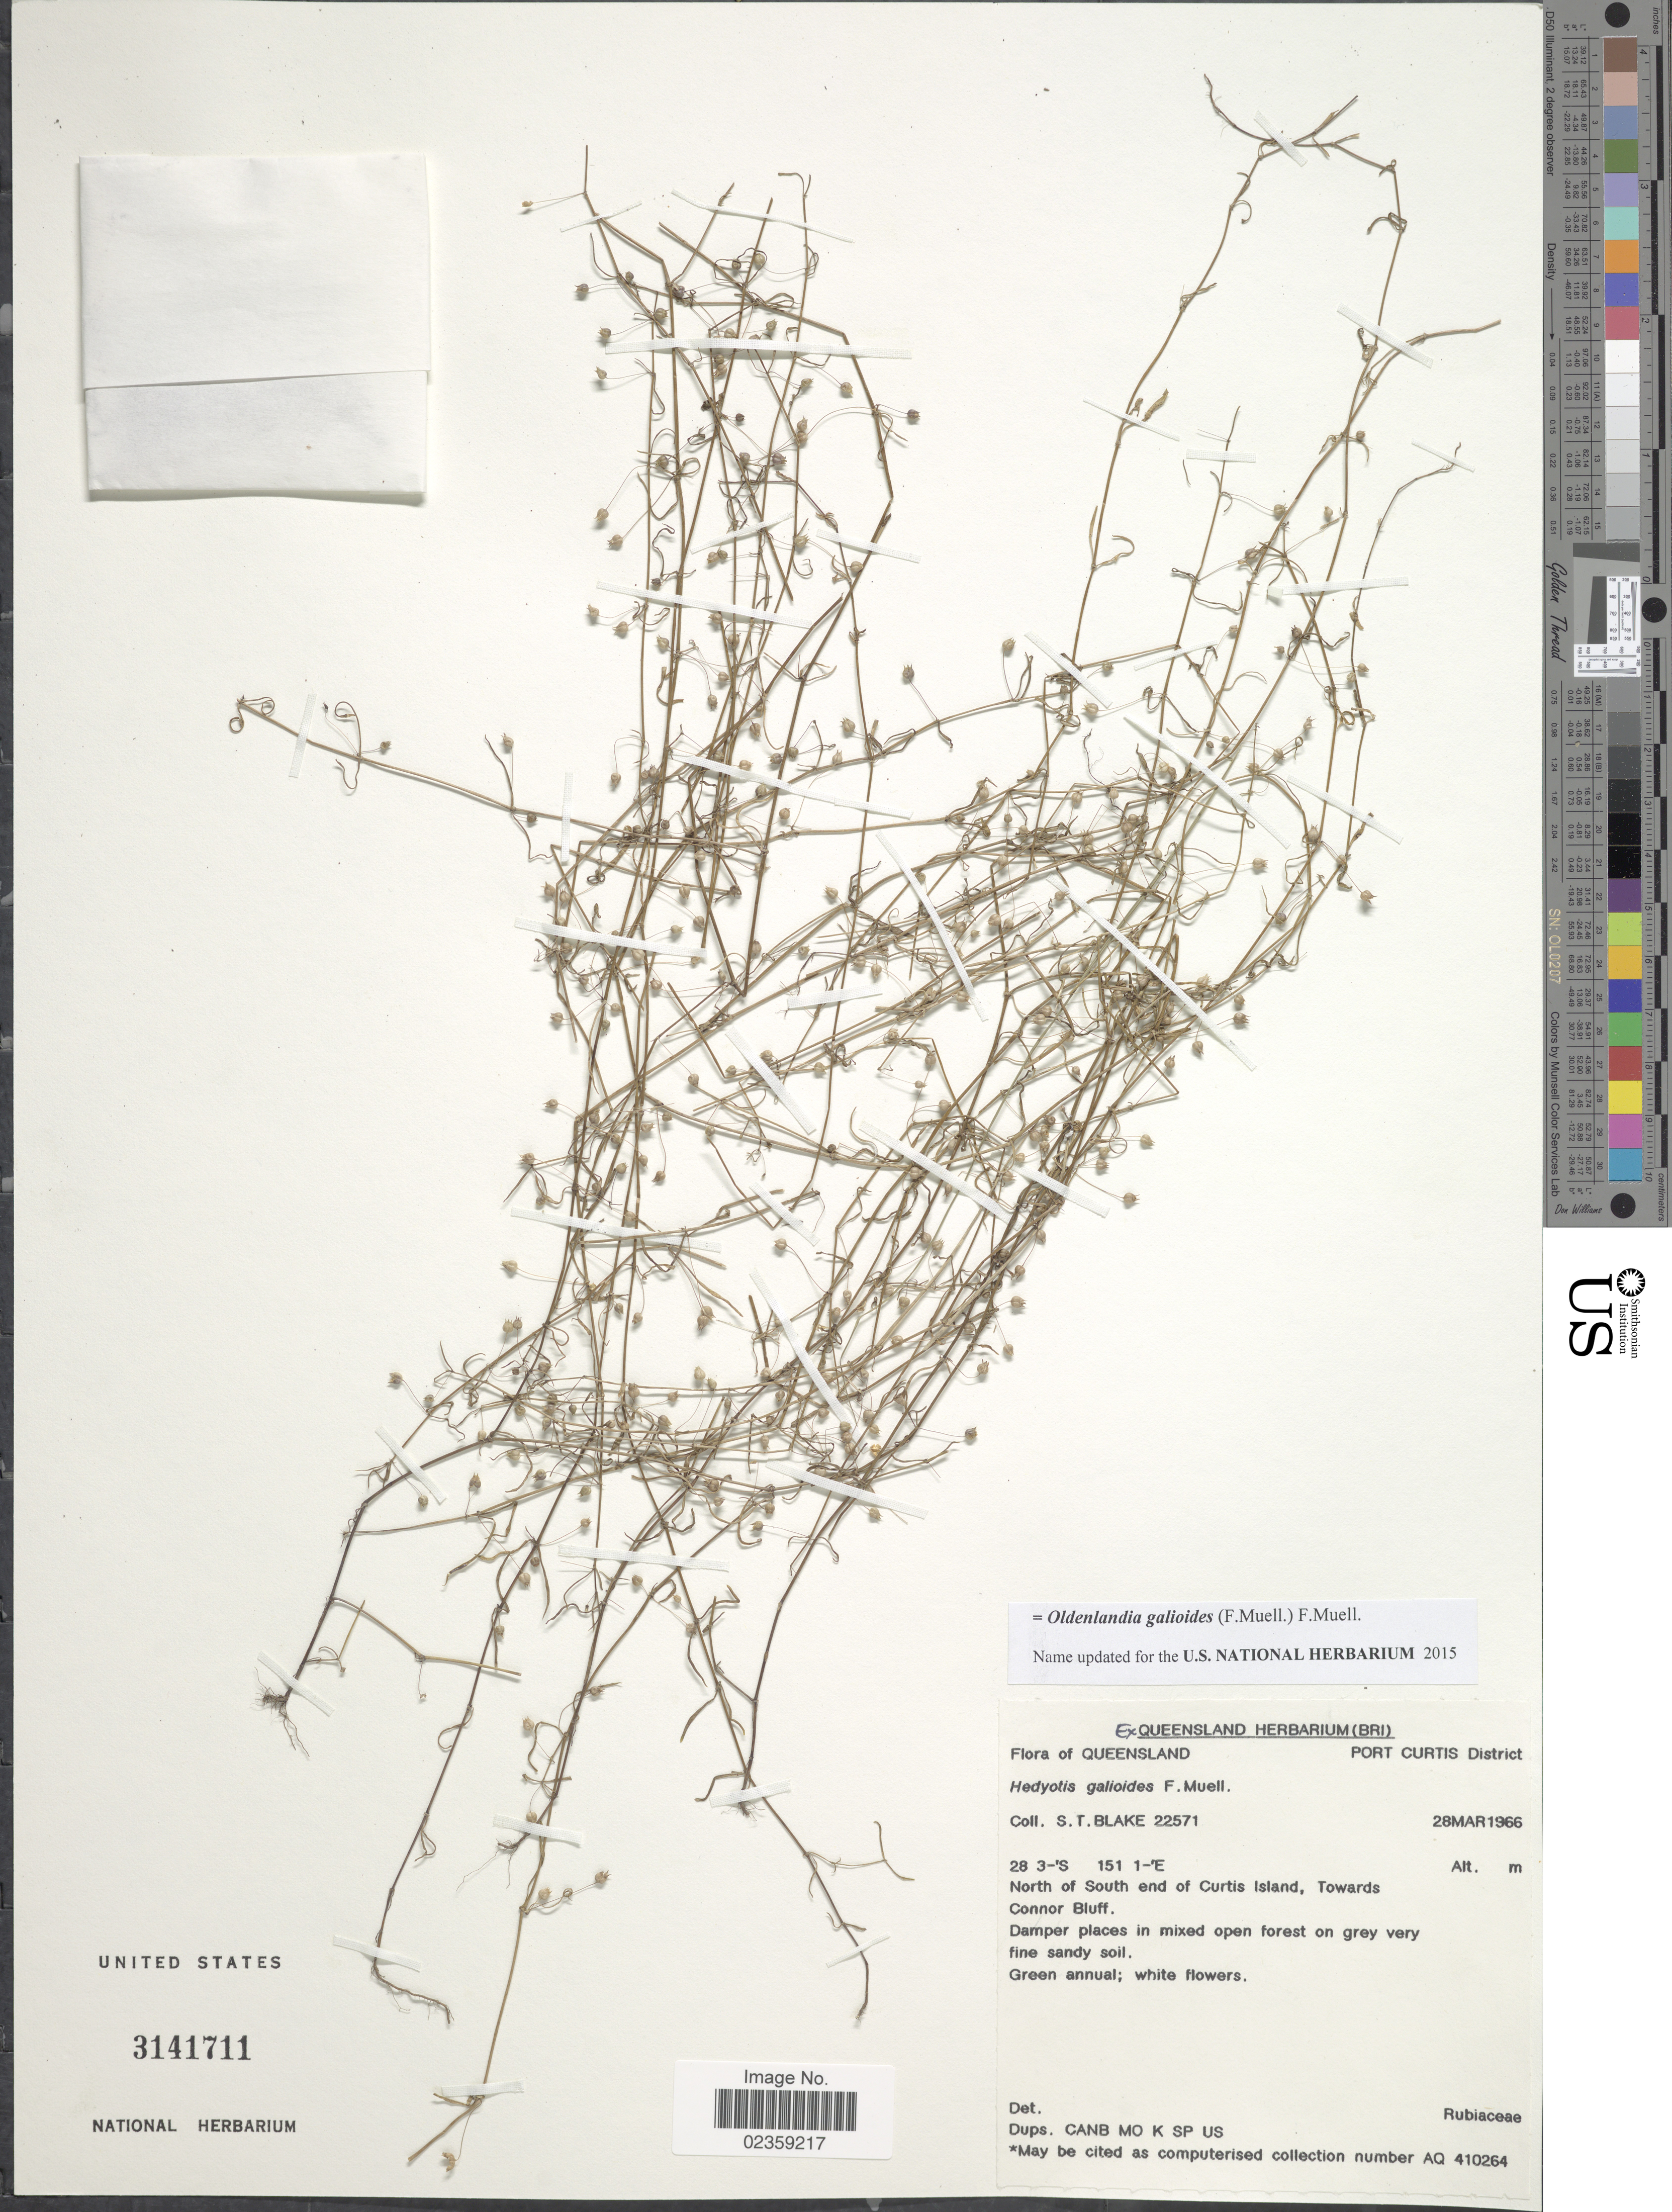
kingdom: Plantae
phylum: Tracheophyta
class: Magnoliopsida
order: Gentianales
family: Rubiaceae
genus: Oldenlandia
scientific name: Oldenlandia galioides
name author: (F. Muell.) F. Muell.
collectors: S. T. Blake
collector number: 22571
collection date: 1966-03-28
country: Australia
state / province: Queensland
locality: Port Curtis District. North of South end of Curtis Island, Towards Connor Bluff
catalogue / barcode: US 3141711